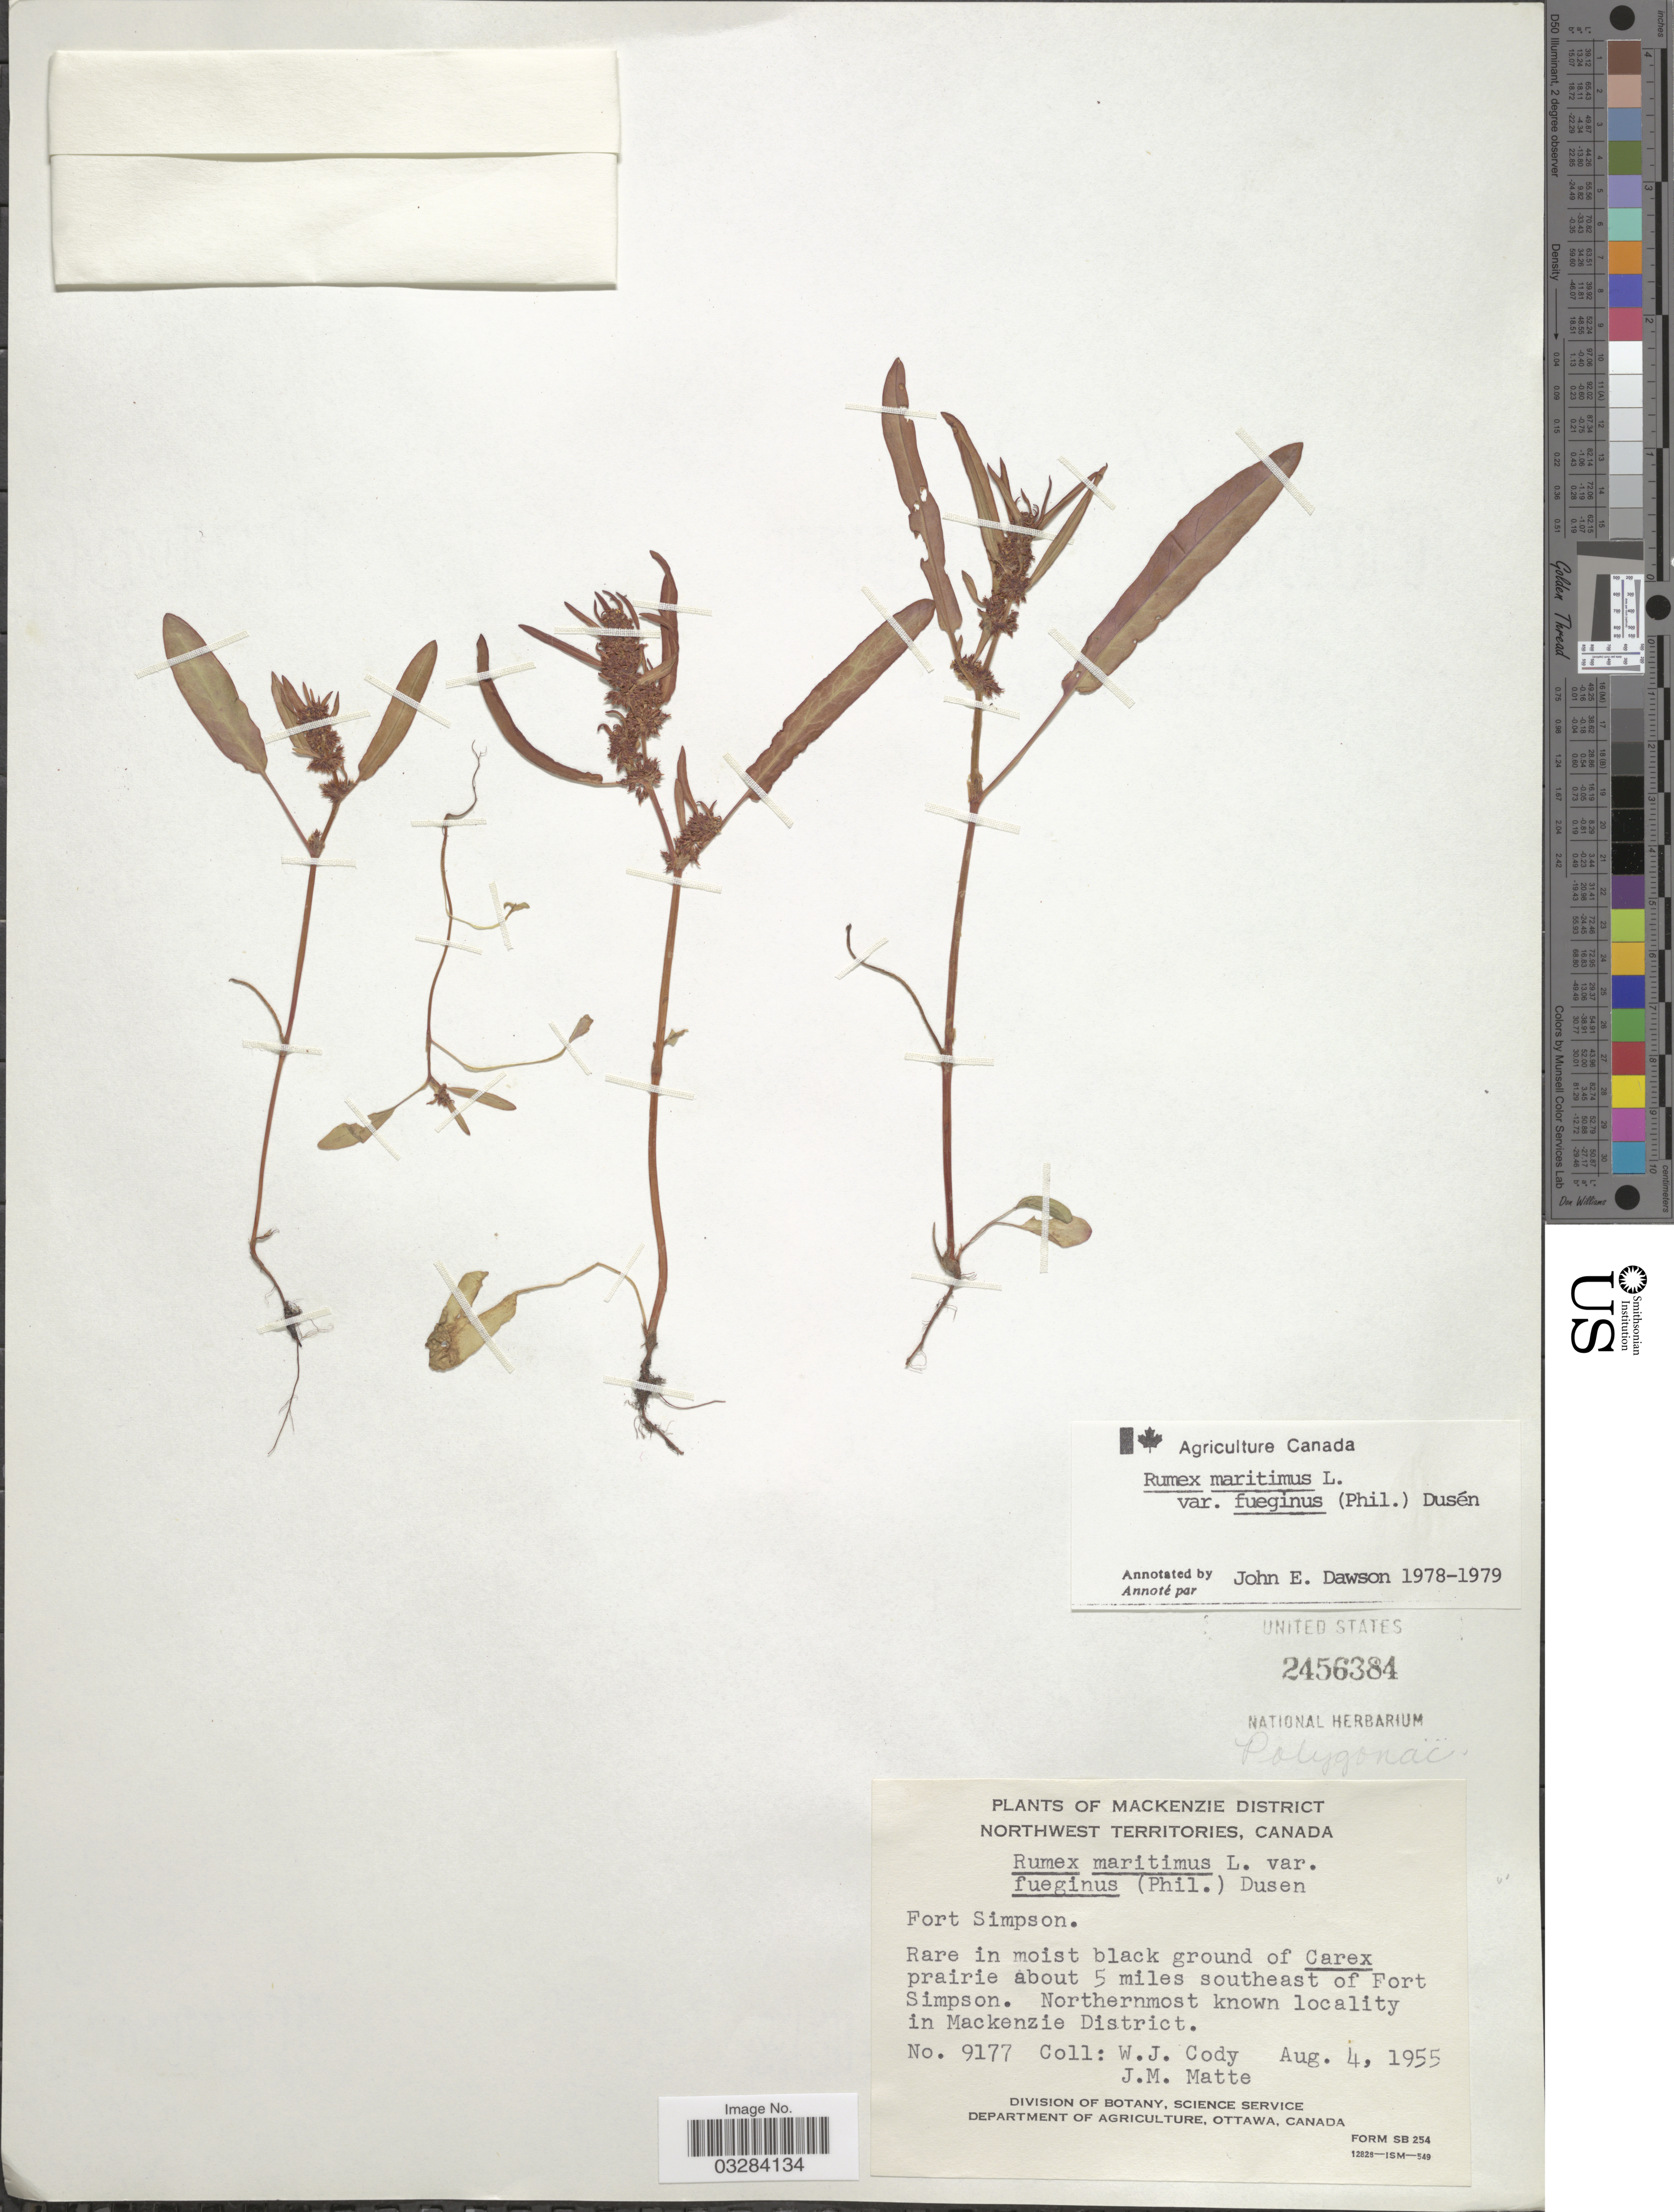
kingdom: Plantae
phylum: Tracheophyta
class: Magnoliopsida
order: Caryophyllales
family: Polygonaceae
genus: Rumex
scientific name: Rumex maritimus var. fueginus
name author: (Phil.) Dusén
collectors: W. Cody & J. Matte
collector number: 9177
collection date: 1955-08-04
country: Canada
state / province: Northwest Territories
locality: Mackenzie District. About 5 miles southeast of Fort Simpson. Northernmost known locality in Mackenzie District.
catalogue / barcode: US 2456384